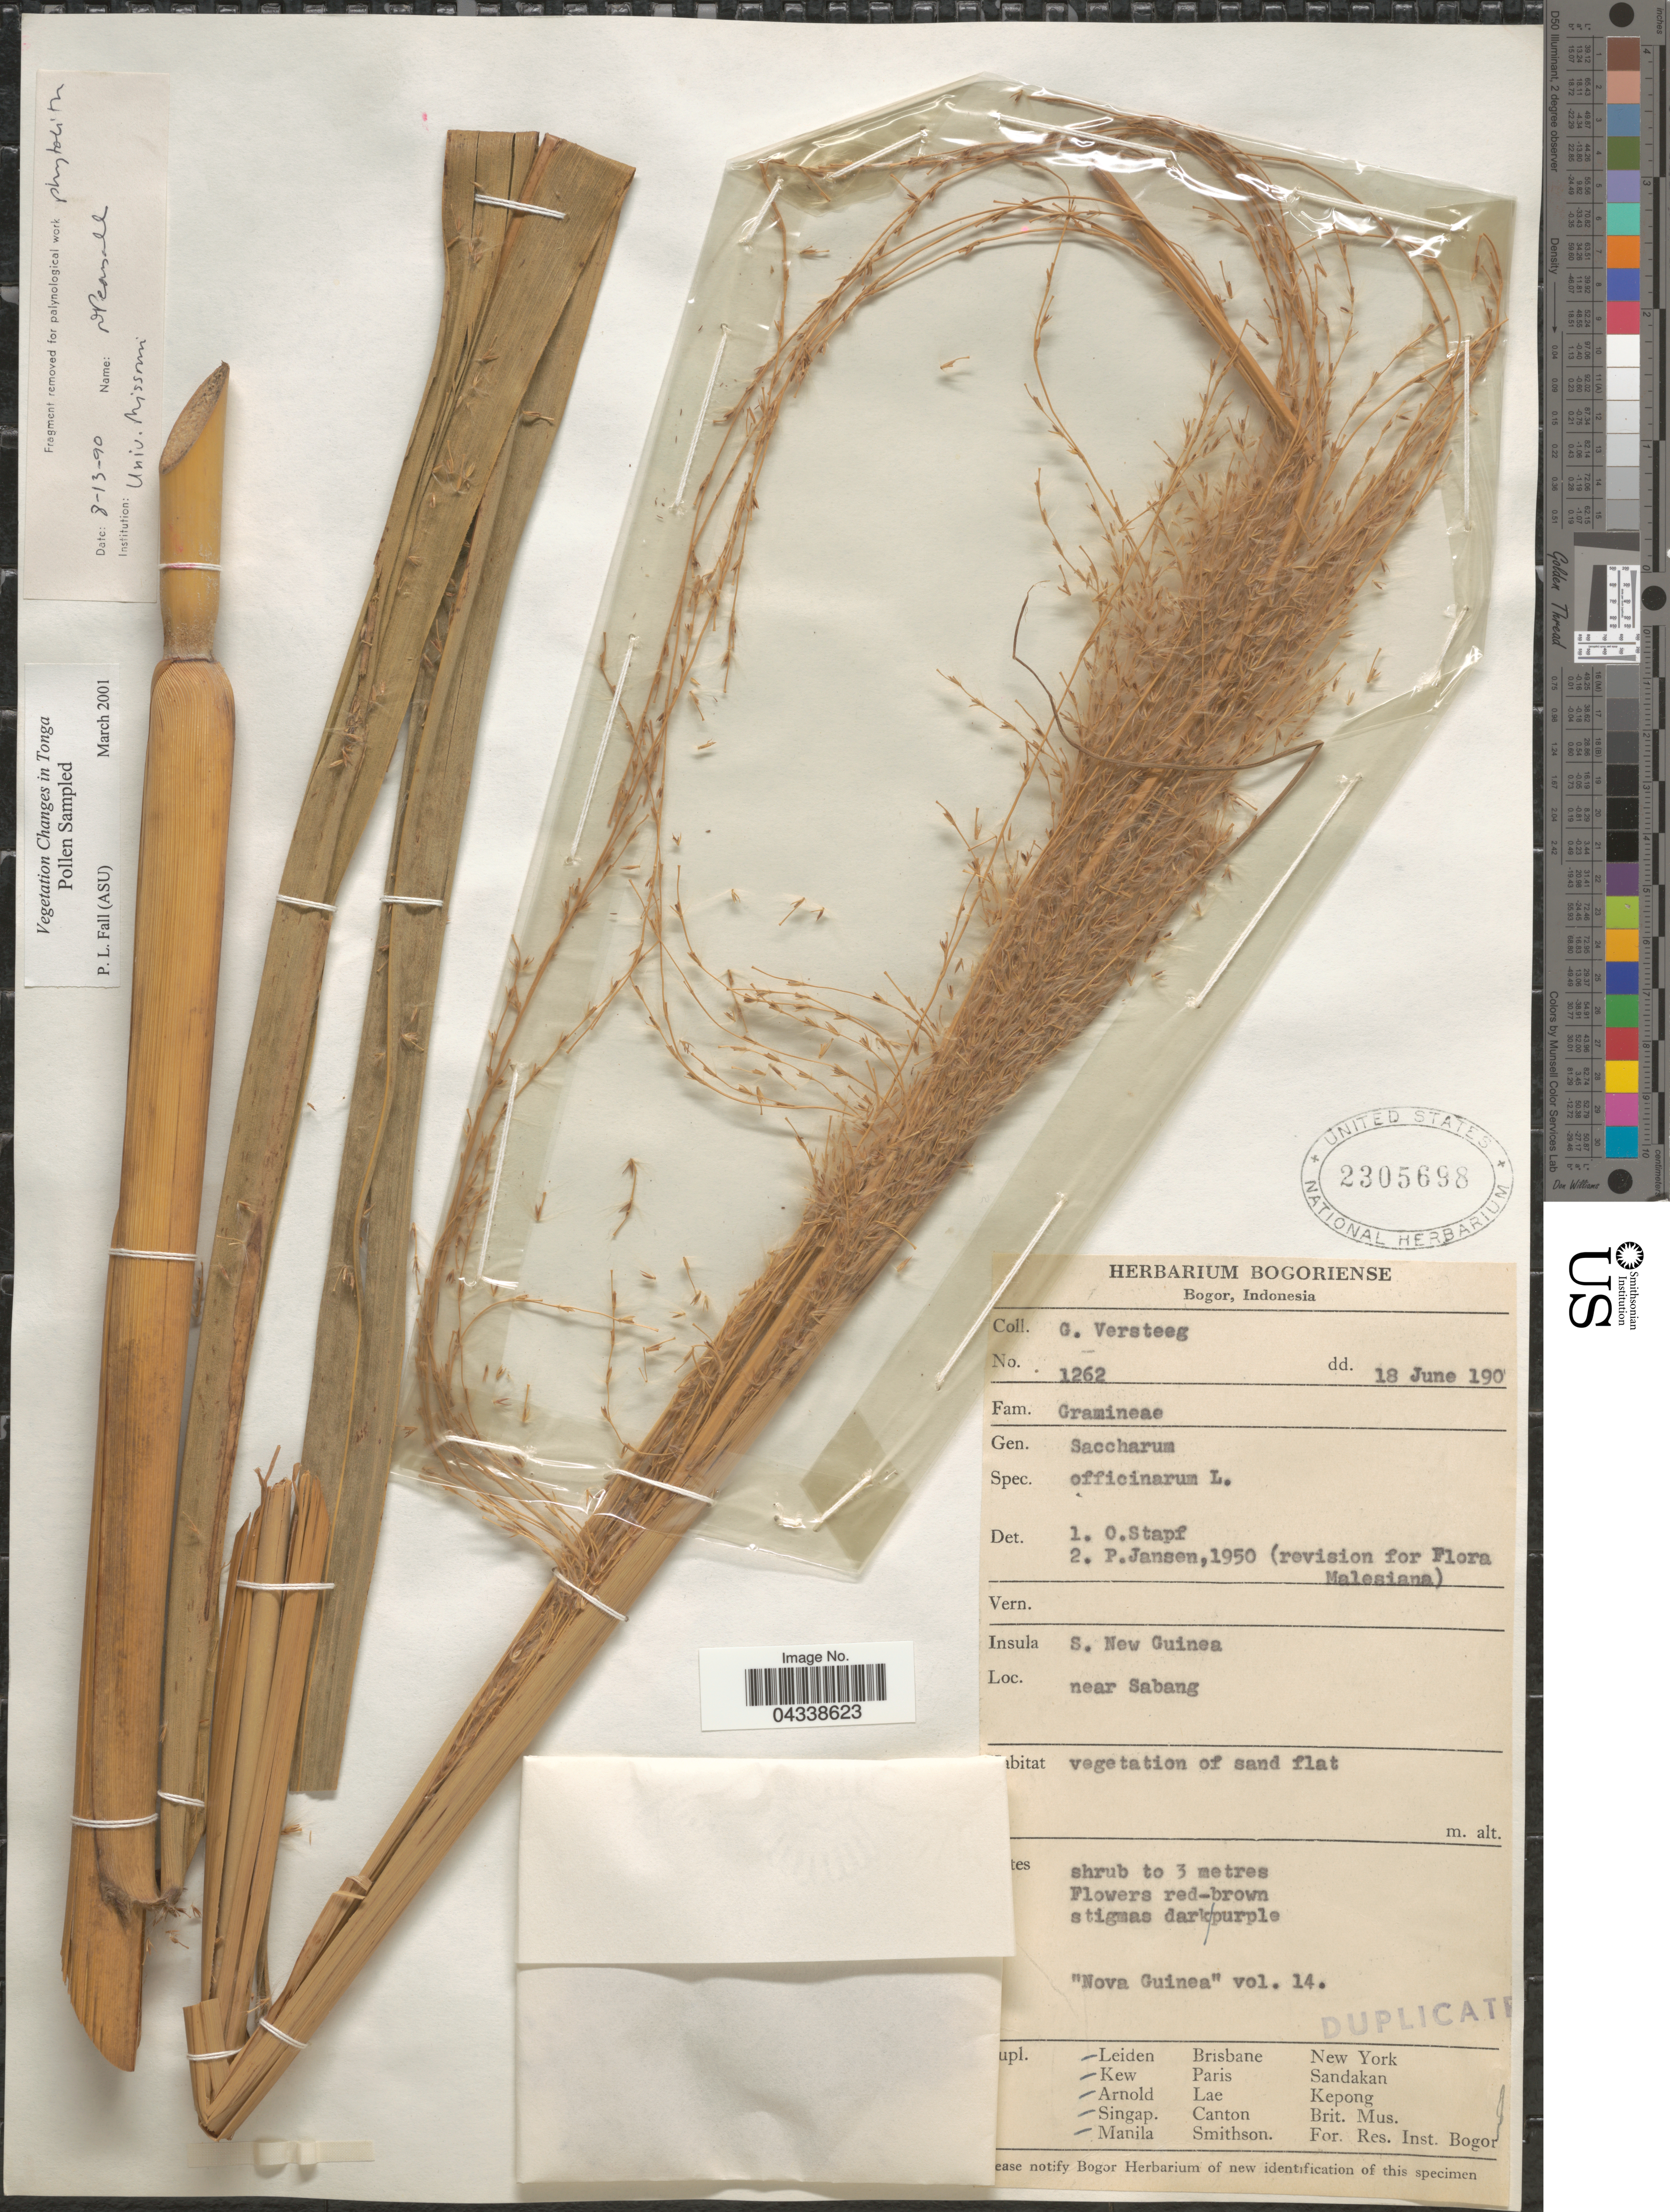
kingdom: Plantae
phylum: Tracheophyta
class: Liliopsida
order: Poales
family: Poaceae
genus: Saccharum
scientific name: Saccharum officinarum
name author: L.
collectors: G. Versteeg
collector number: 1262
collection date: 1900-06-18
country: Indonesia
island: New Guinea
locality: Insula S. New Guinea near Sabang.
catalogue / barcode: US 2305698